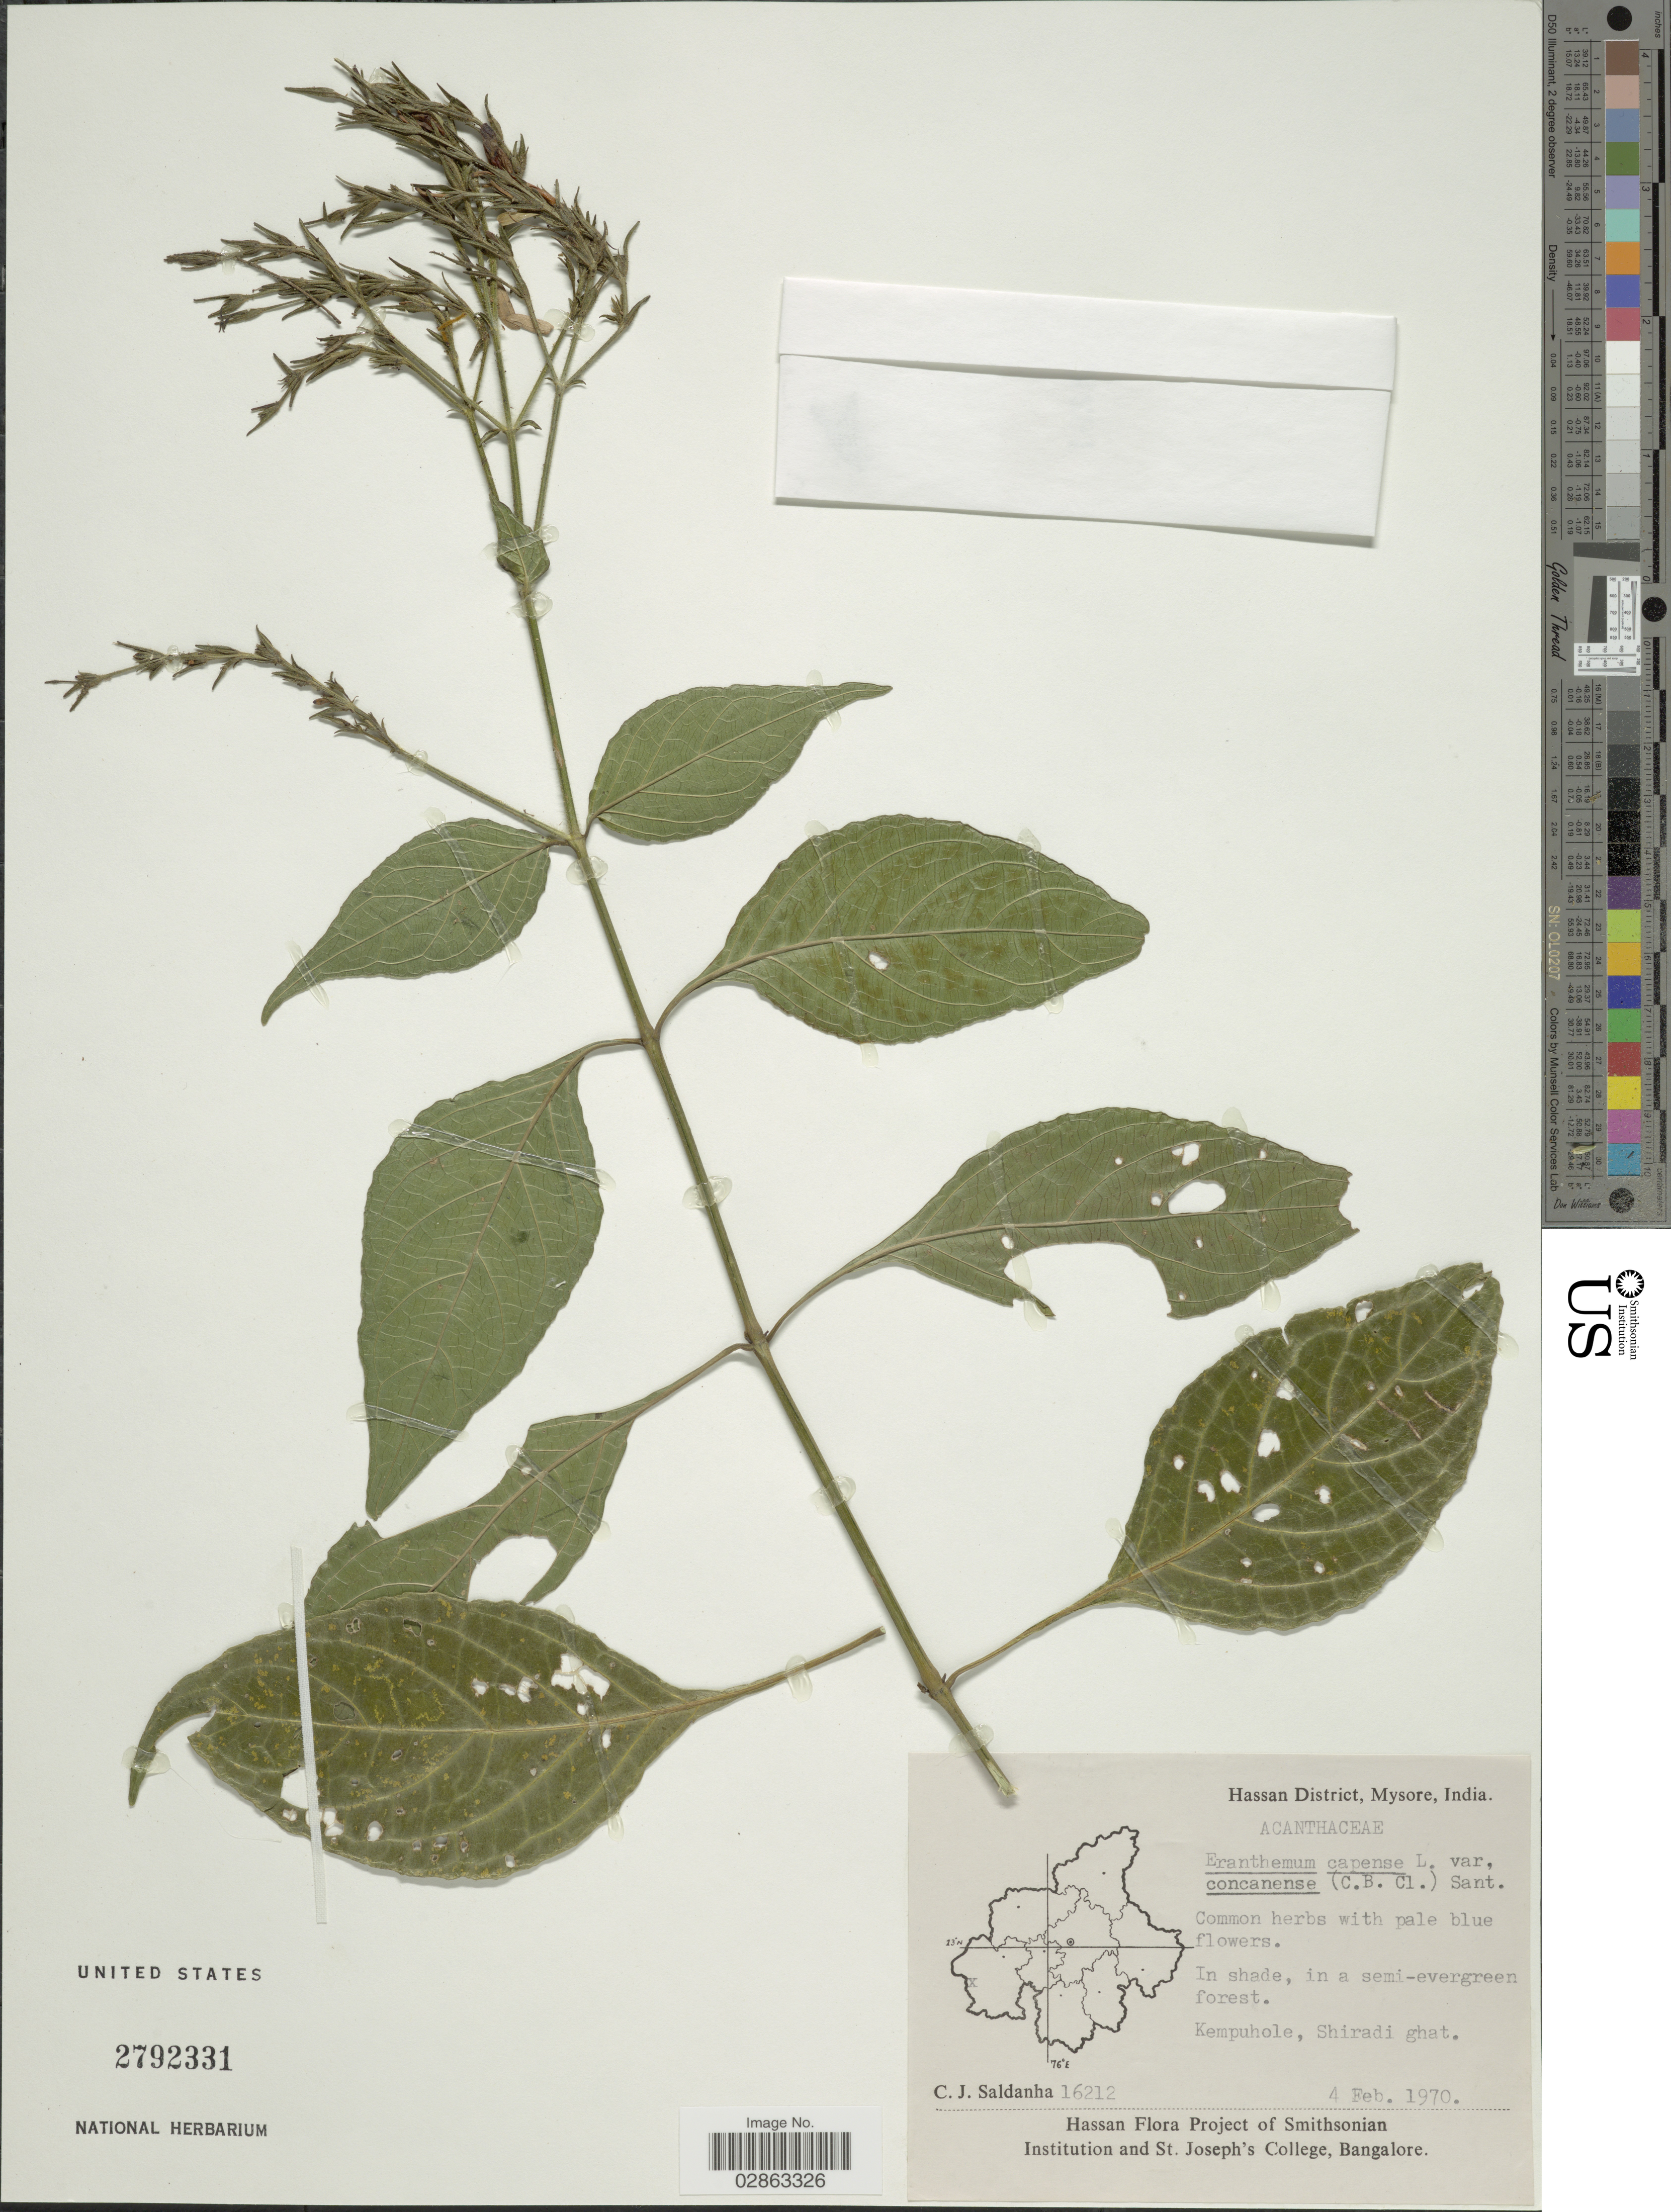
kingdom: Plantae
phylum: Tracheophyta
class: Magnoliopsida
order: Lamiales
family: Acanthaceae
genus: Eranthemum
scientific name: Eranthemum capense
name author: L.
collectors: C. J. Saldanha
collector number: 16212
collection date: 1970-02-04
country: India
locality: Hassan District, Mysore. Kempuhole, Shiradi ghat.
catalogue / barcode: US 2792331